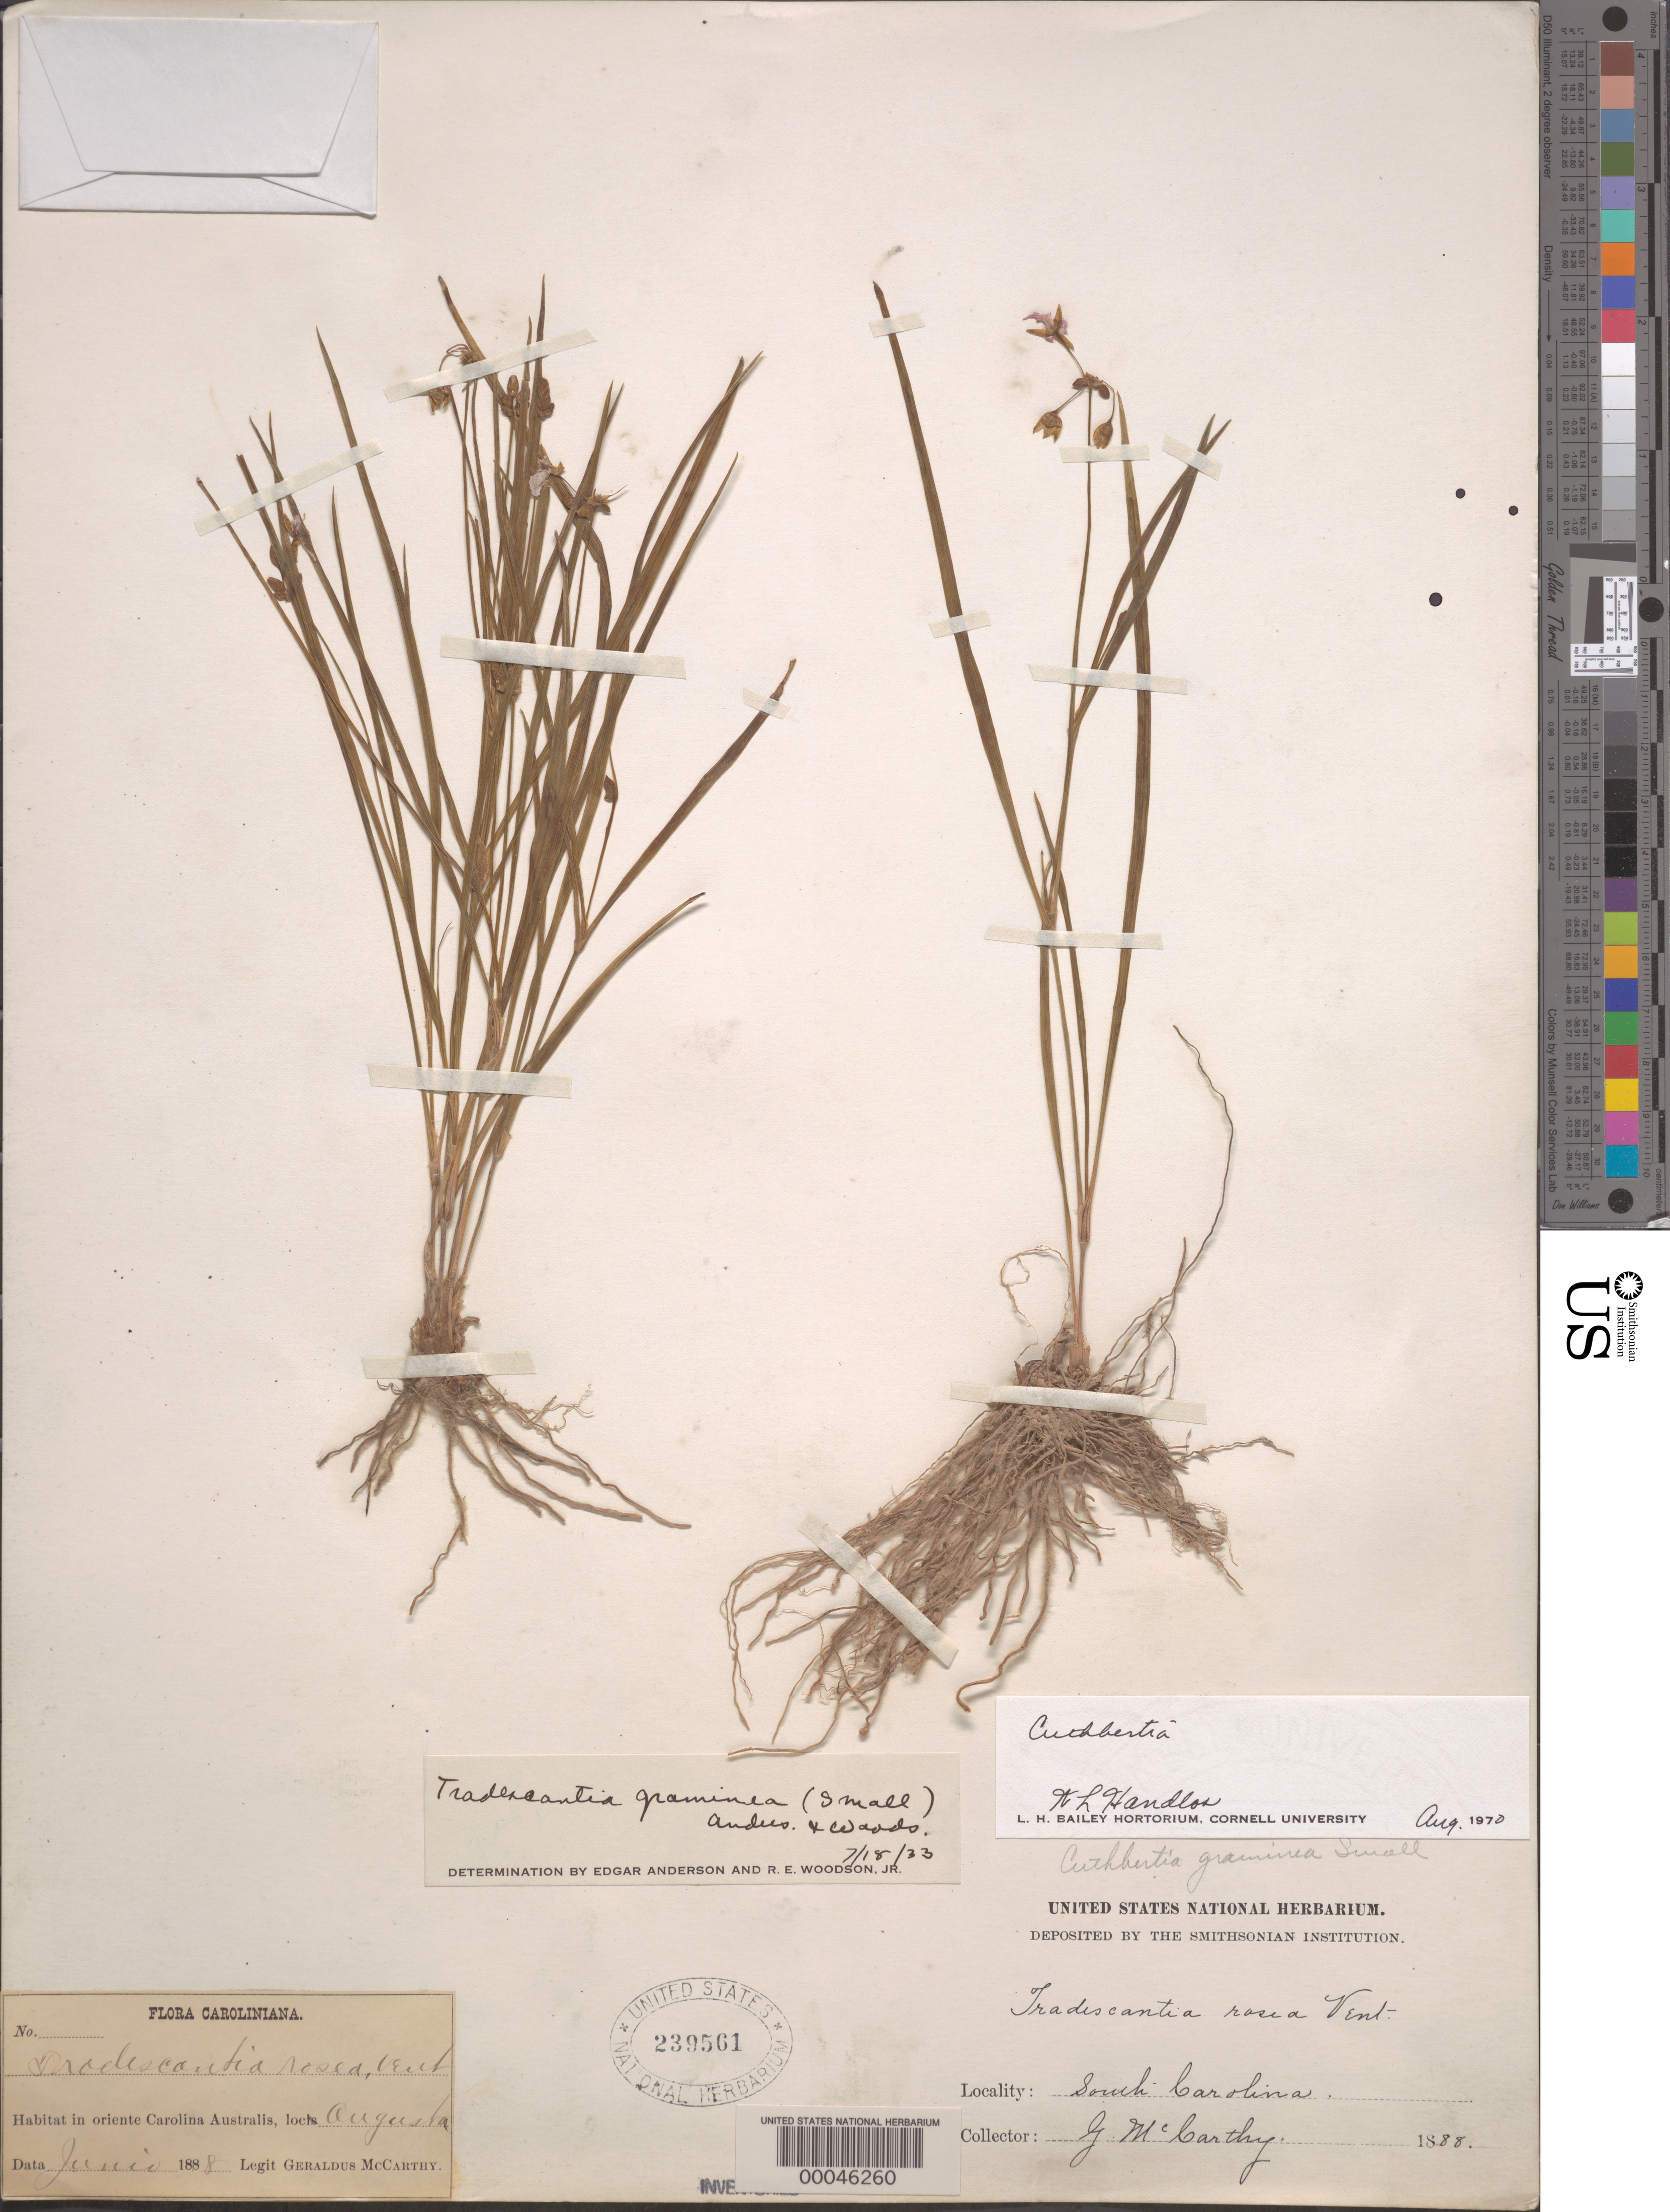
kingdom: Plantae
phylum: Tracheophyta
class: Liliopsida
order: Commelinales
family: Commelinaceae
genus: Cuthbertia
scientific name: Cuthbertia graminea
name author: Small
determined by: Strong, Mark T., (BOT), Smithsonian Institution - National Museum of Natural History (UNITED STATES)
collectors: G. McCarthy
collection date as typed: Jun 1888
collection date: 1888-06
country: United States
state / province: South Carolina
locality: Augusta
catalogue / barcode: US 239561